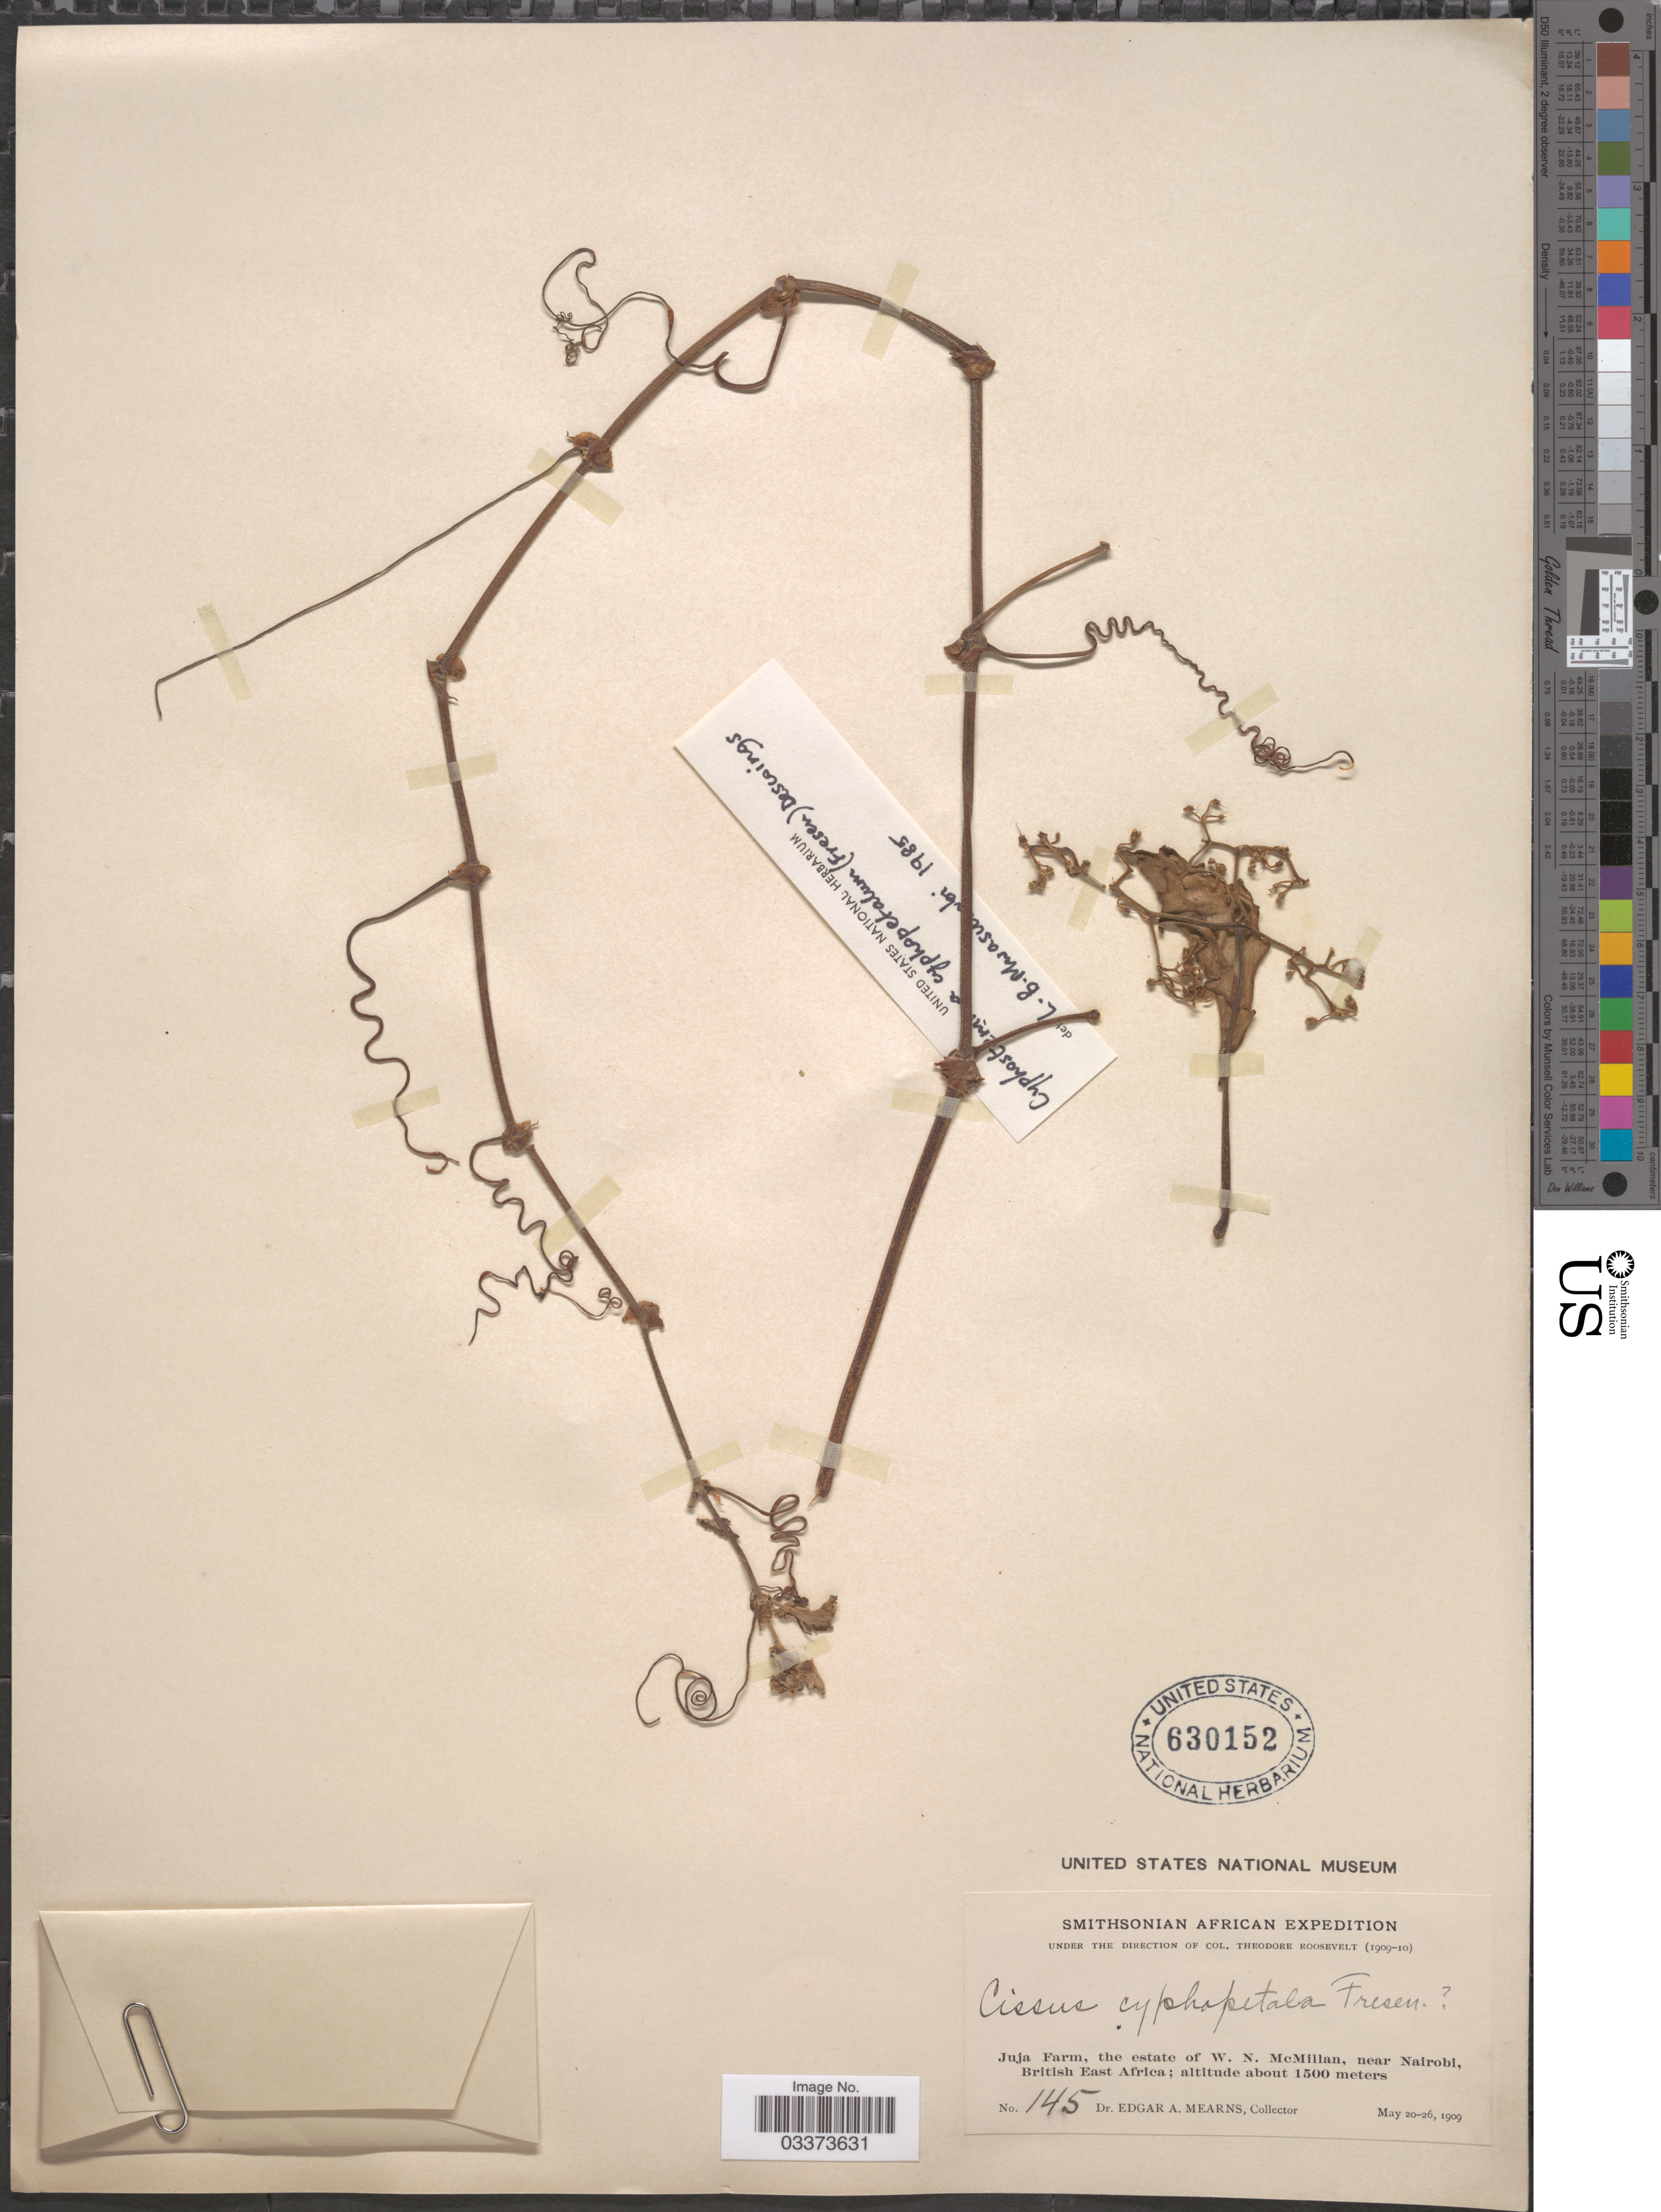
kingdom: Plantae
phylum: Tracheophyta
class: Magnoliopsida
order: Vitales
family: Vitaceae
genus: Cyphostemma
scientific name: Cyphostemma cyphopetalum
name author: (Fresen.) Desc. et al.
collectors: E. A. Mearns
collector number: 145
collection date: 1909-05-20/1909-05-26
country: Kenya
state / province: Nairobi Area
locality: Juja Farm, the estate of W. N. McMillan, near Nairobi, British East Africa.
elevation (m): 1500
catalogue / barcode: US 630152